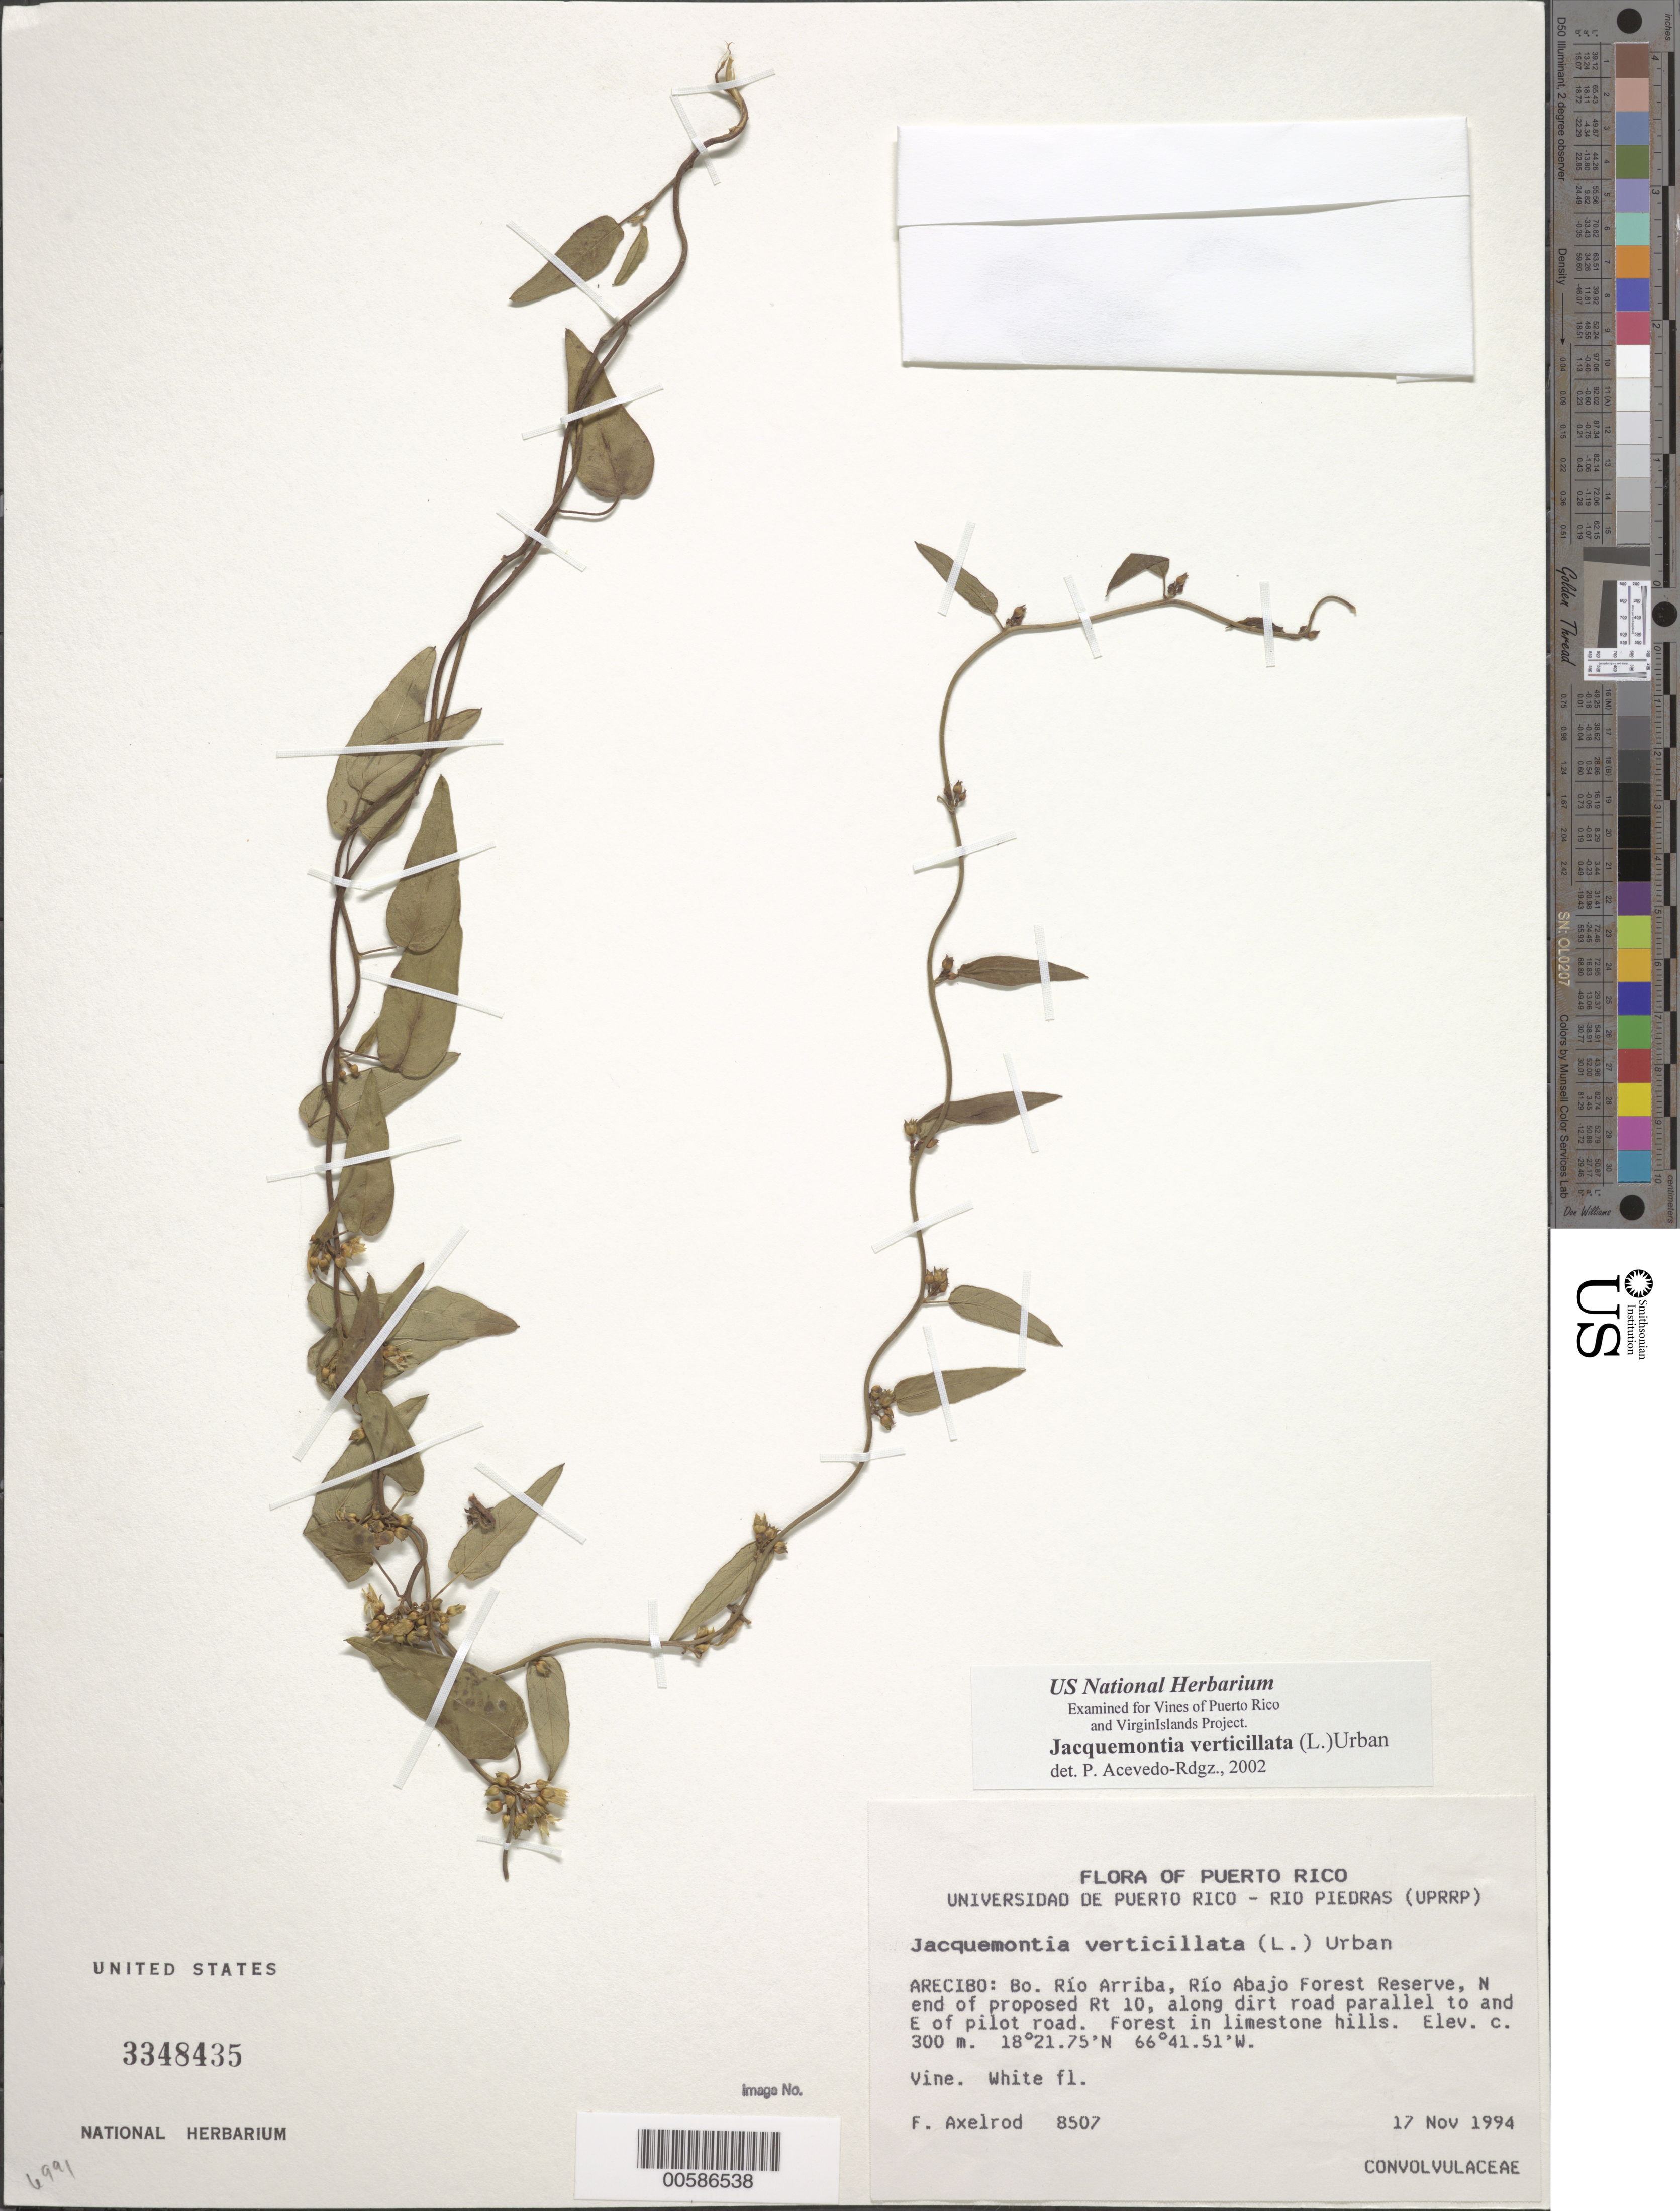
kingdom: Plantae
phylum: Tracheophyta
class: Magnoliopsida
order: Solanales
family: Convolvulaceae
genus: Jacquemontia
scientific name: Jacquemontia verticillata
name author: (L.) Urb.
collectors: F. Axelrod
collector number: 8507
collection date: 1994-11-17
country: Puerto Rico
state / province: Arecibo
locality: Bo. Río Arriba, Río Abajo Forest Reserve, N end of proposed Rt 10, along dirt road parallel to and E of pilot road.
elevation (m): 300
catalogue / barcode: US 3348435